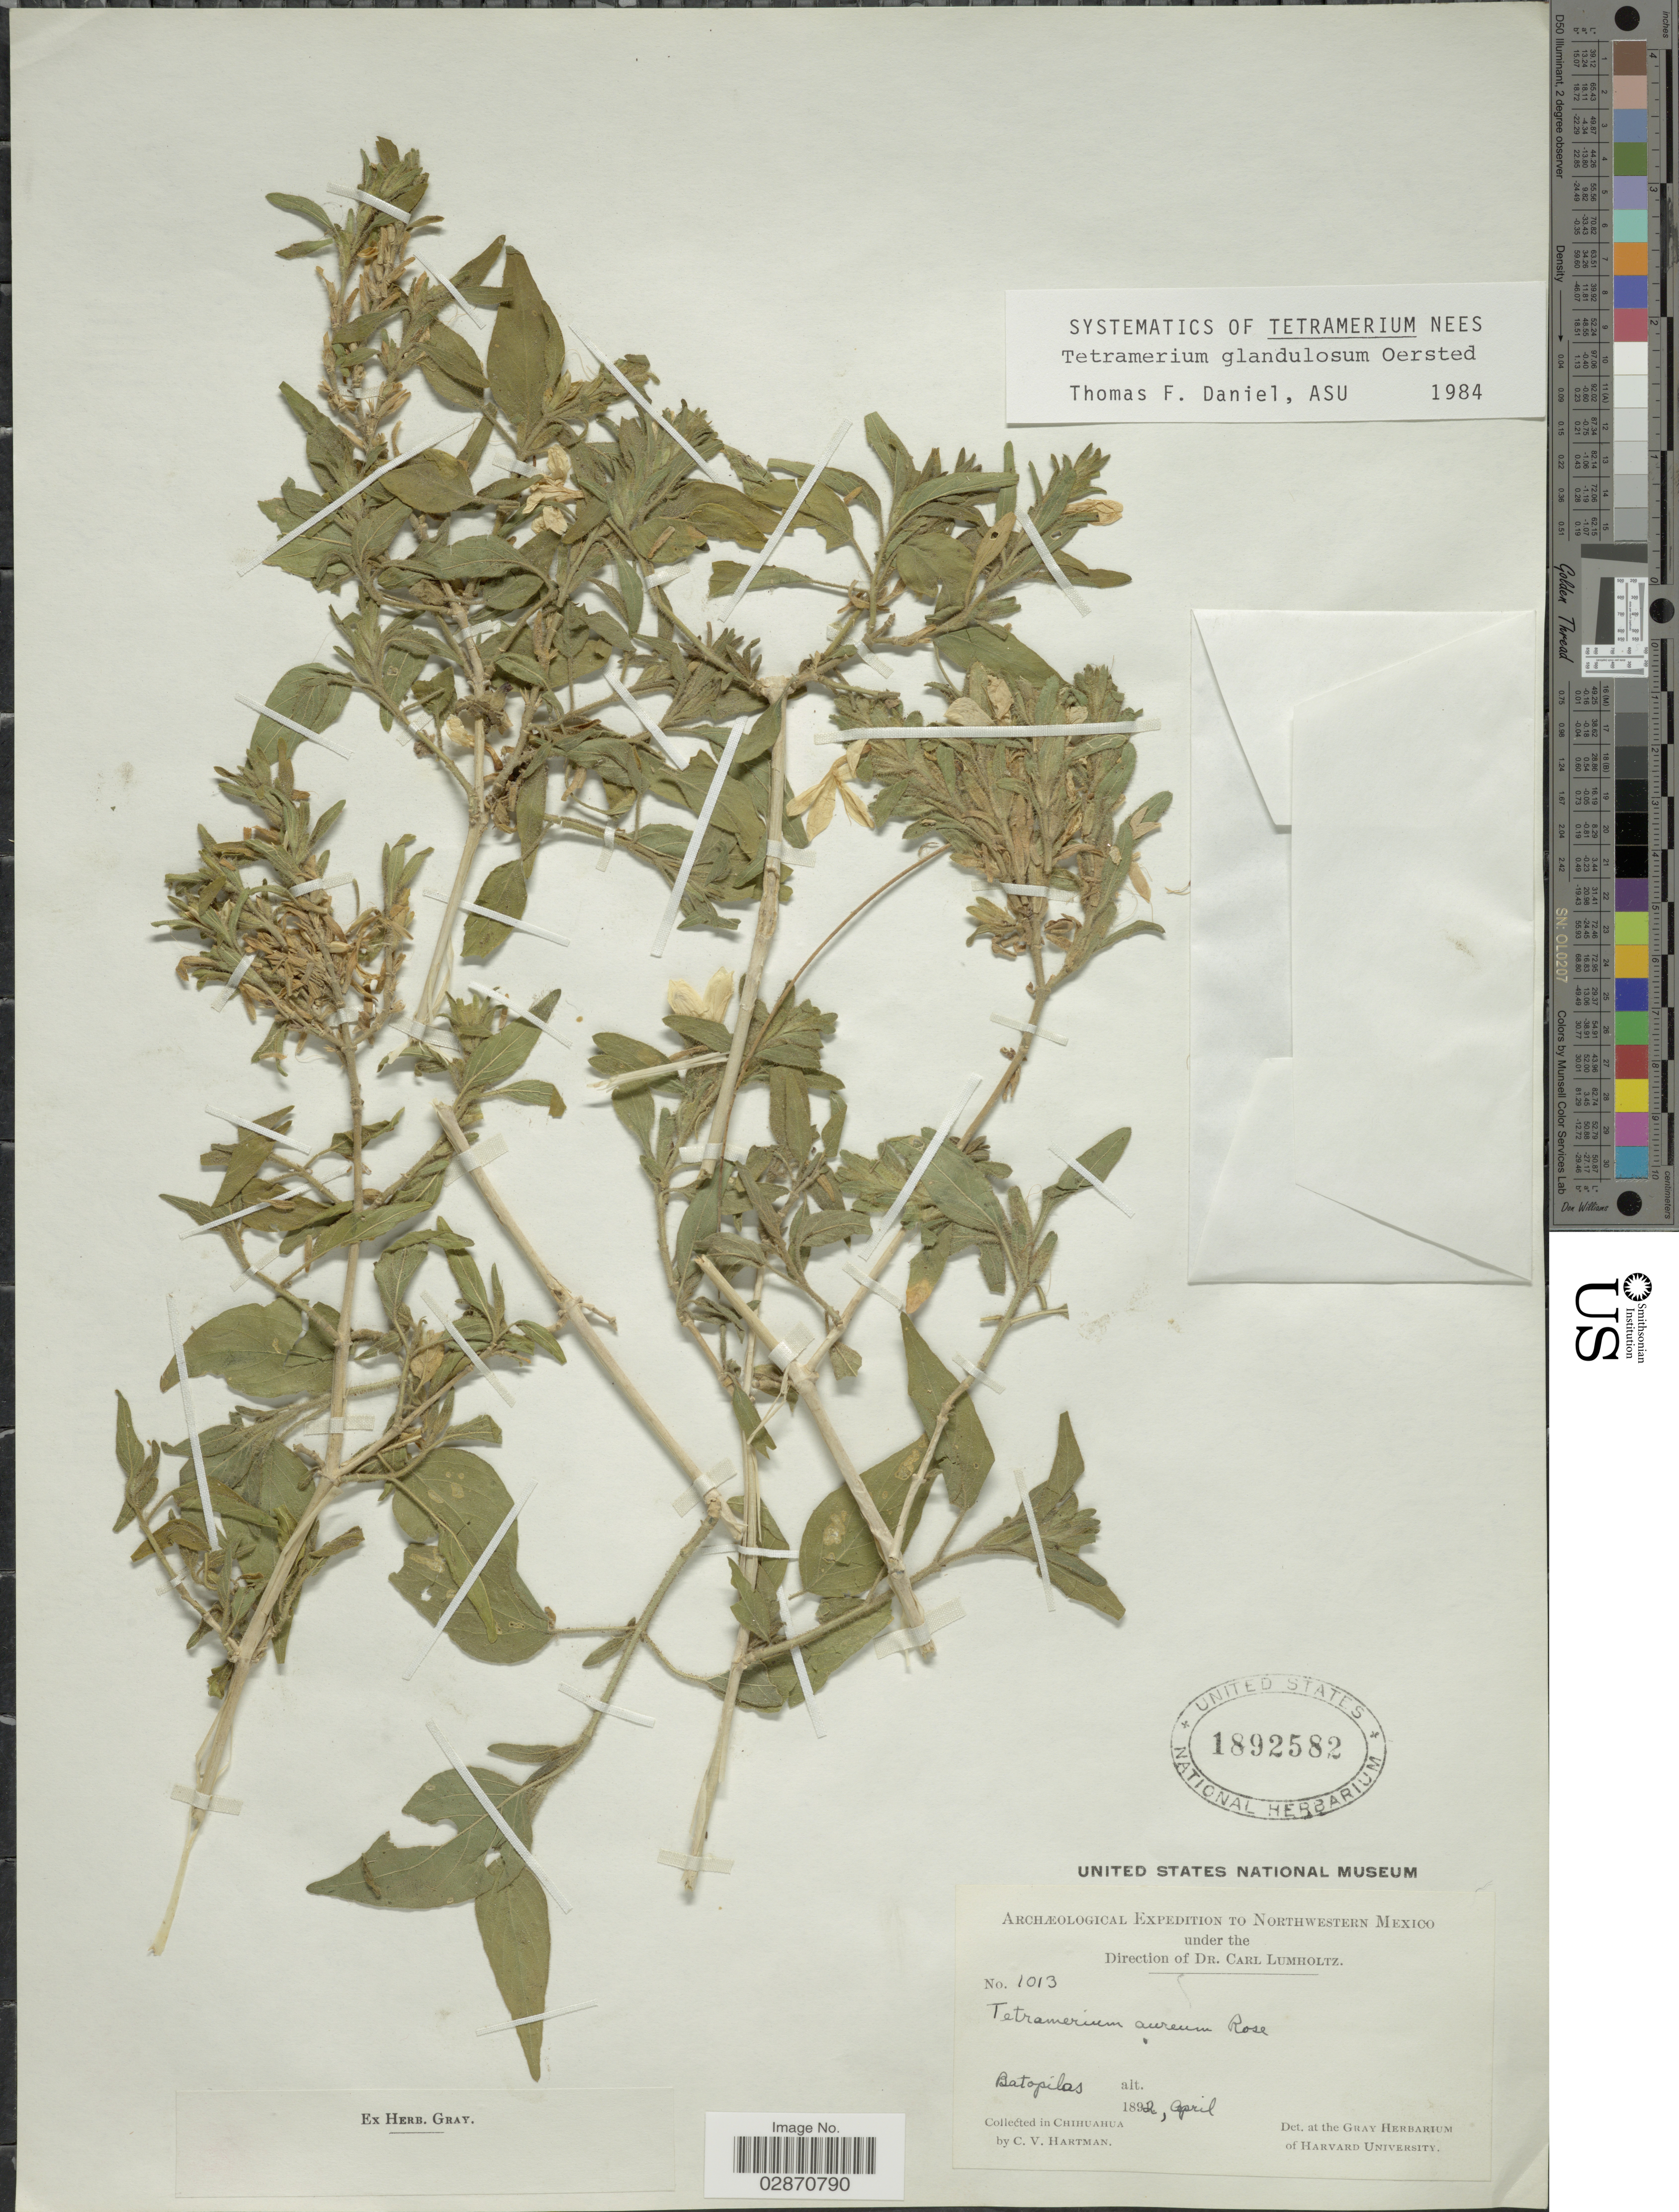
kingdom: Plantae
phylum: Tracheophyta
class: Magnoliopsida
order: Lamiales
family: Acanthaceae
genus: Tetramerium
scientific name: Tetramerium glandulosum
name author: Oerst.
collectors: C. V. Hartman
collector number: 1013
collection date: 1892-04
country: Mexico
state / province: Chihuahua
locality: Northwestern Mexico. Batopilas.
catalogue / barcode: US 1892582